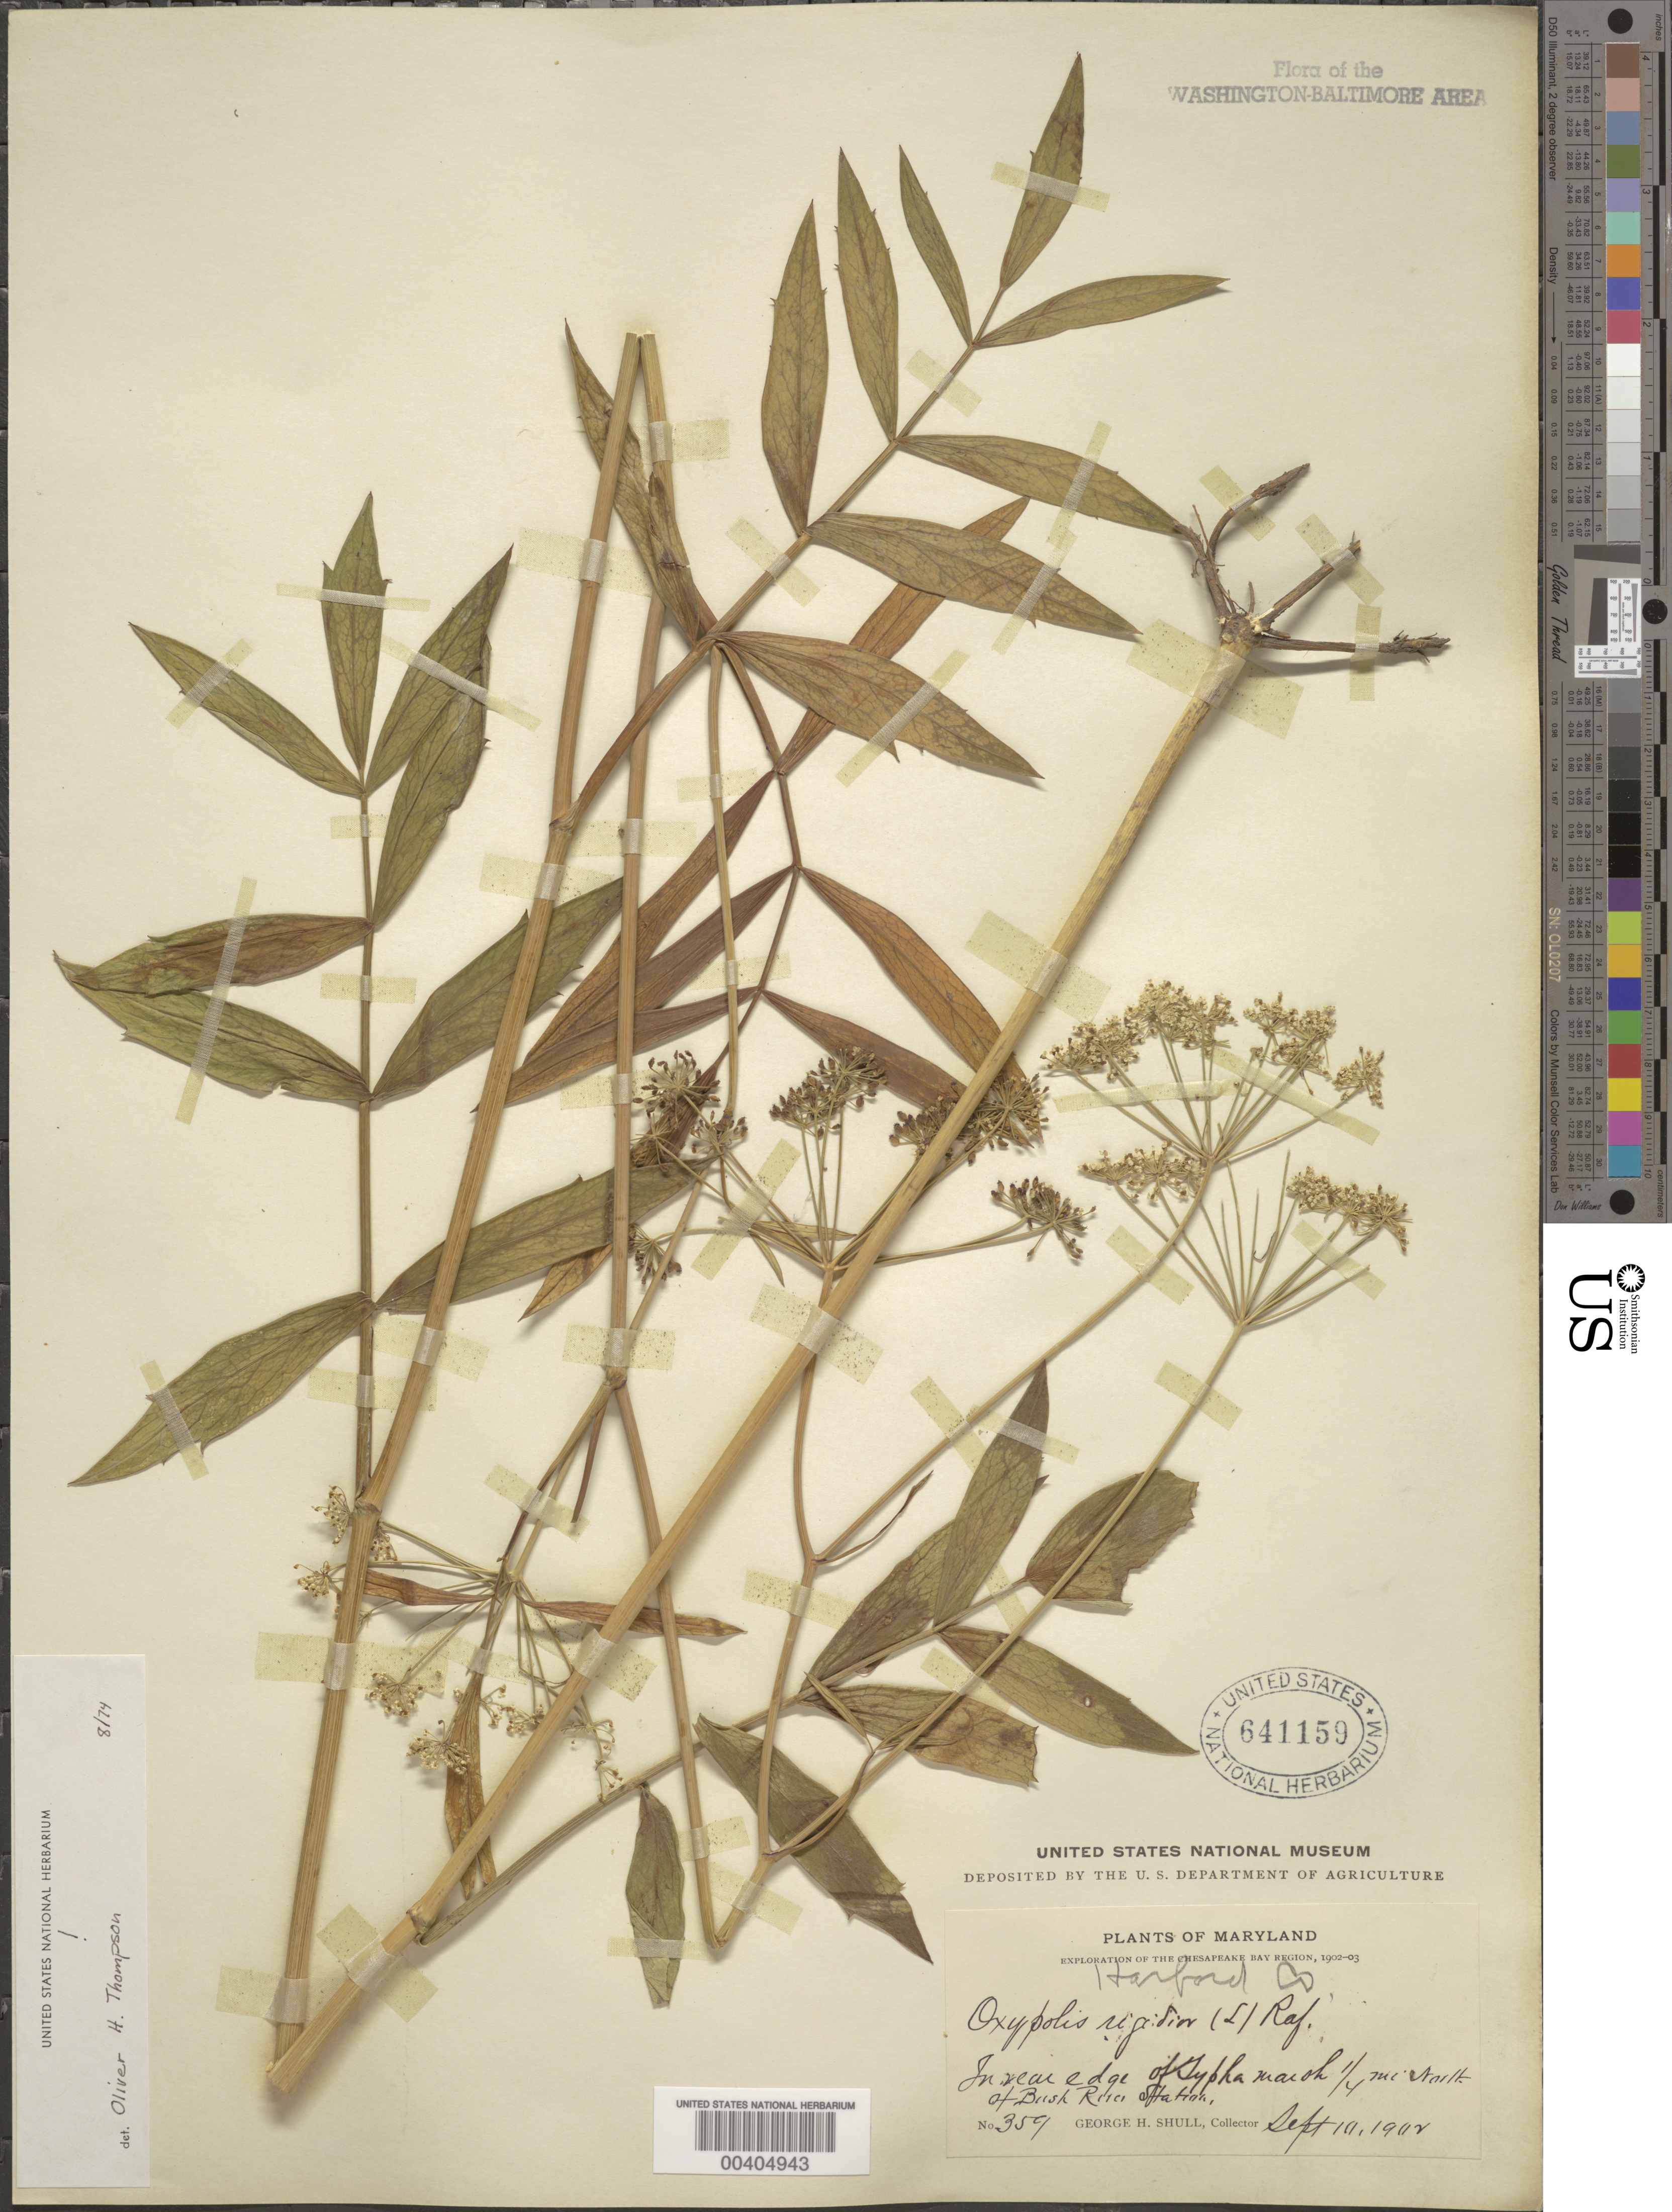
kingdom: Plantae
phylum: Tracheophyta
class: Magnoliopsida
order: Apiales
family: Apiaceae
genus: Oxypolis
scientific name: Oxypolis rigidior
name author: (L.) Raf.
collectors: G. H. Shull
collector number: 359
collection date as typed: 10 Sep 1902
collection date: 1902-09-10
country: United States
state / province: Maryland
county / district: Harford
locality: North of Bush River Station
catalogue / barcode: US 641159